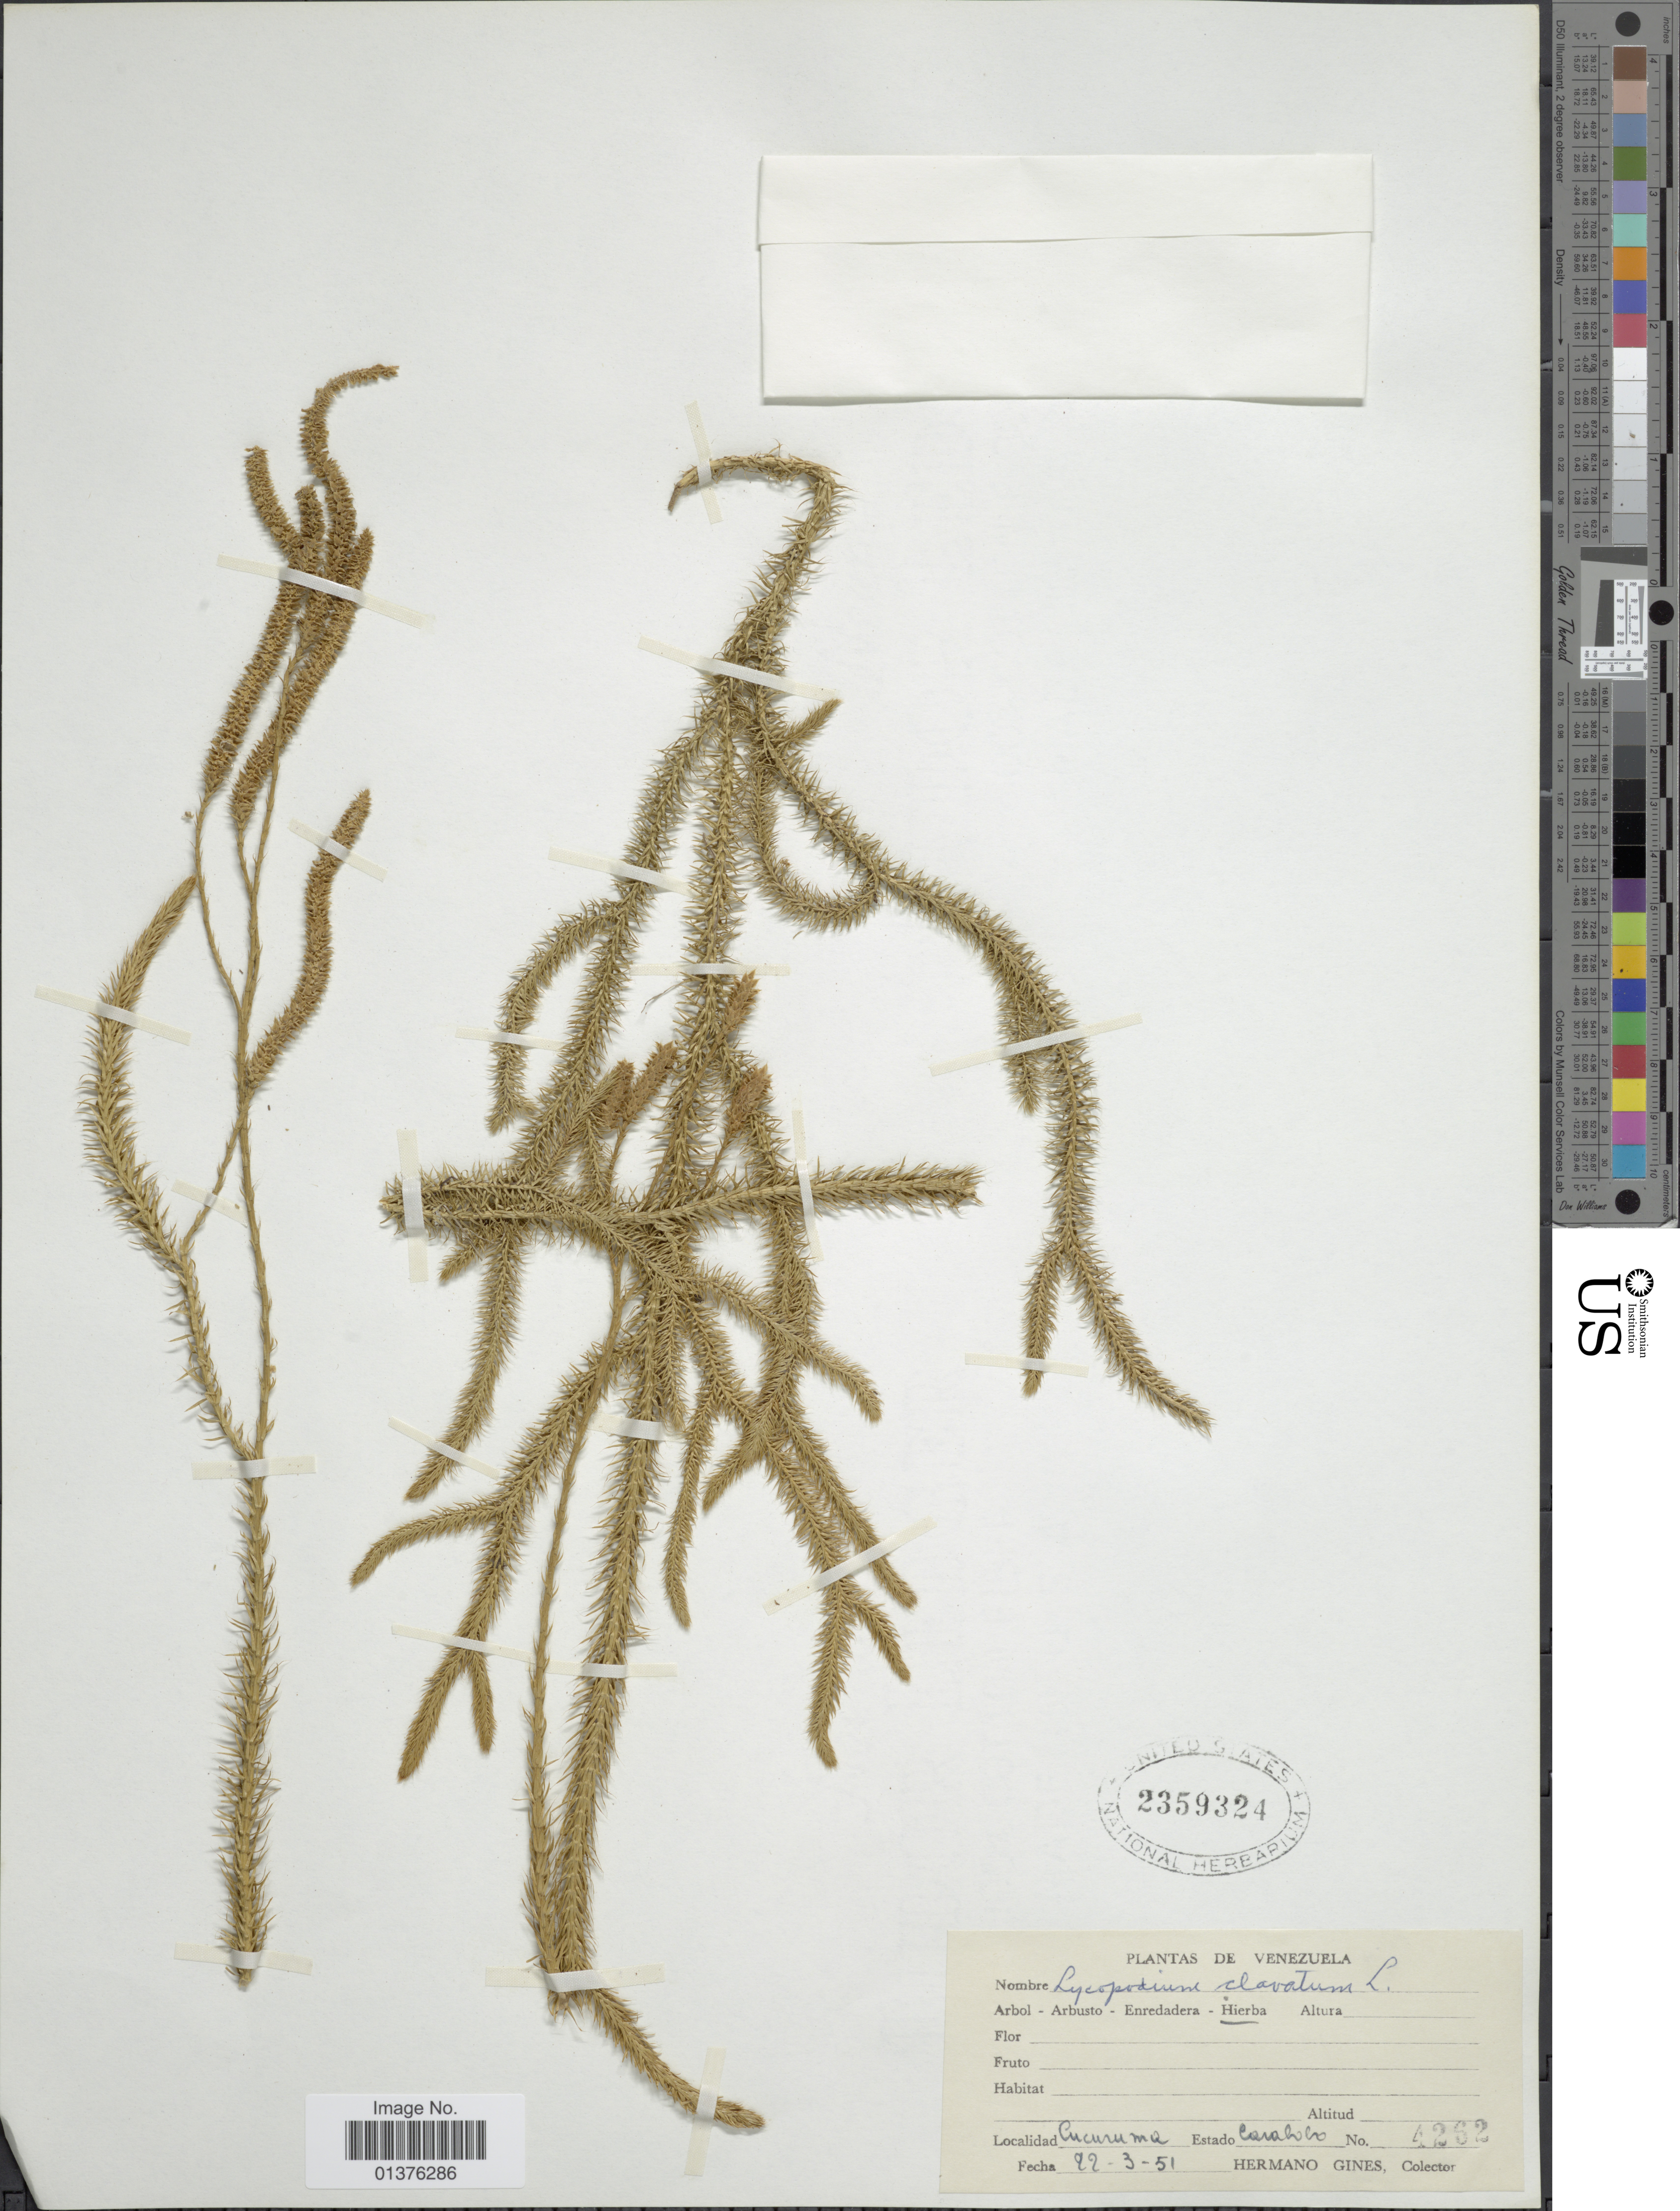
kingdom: Plantae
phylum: Tracheophyta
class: Lycopodiopsida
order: Lycopodiales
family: Lycopodiaceae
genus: Lycopodium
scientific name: Lycopodium clavatum subsp. clavatum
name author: L.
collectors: Bro. Gines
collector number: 4262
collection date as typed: Transcribed d/m/y: 22/3/51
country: Venezuela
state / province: Carabobo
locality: Cucuruma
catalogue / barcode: US 2359324